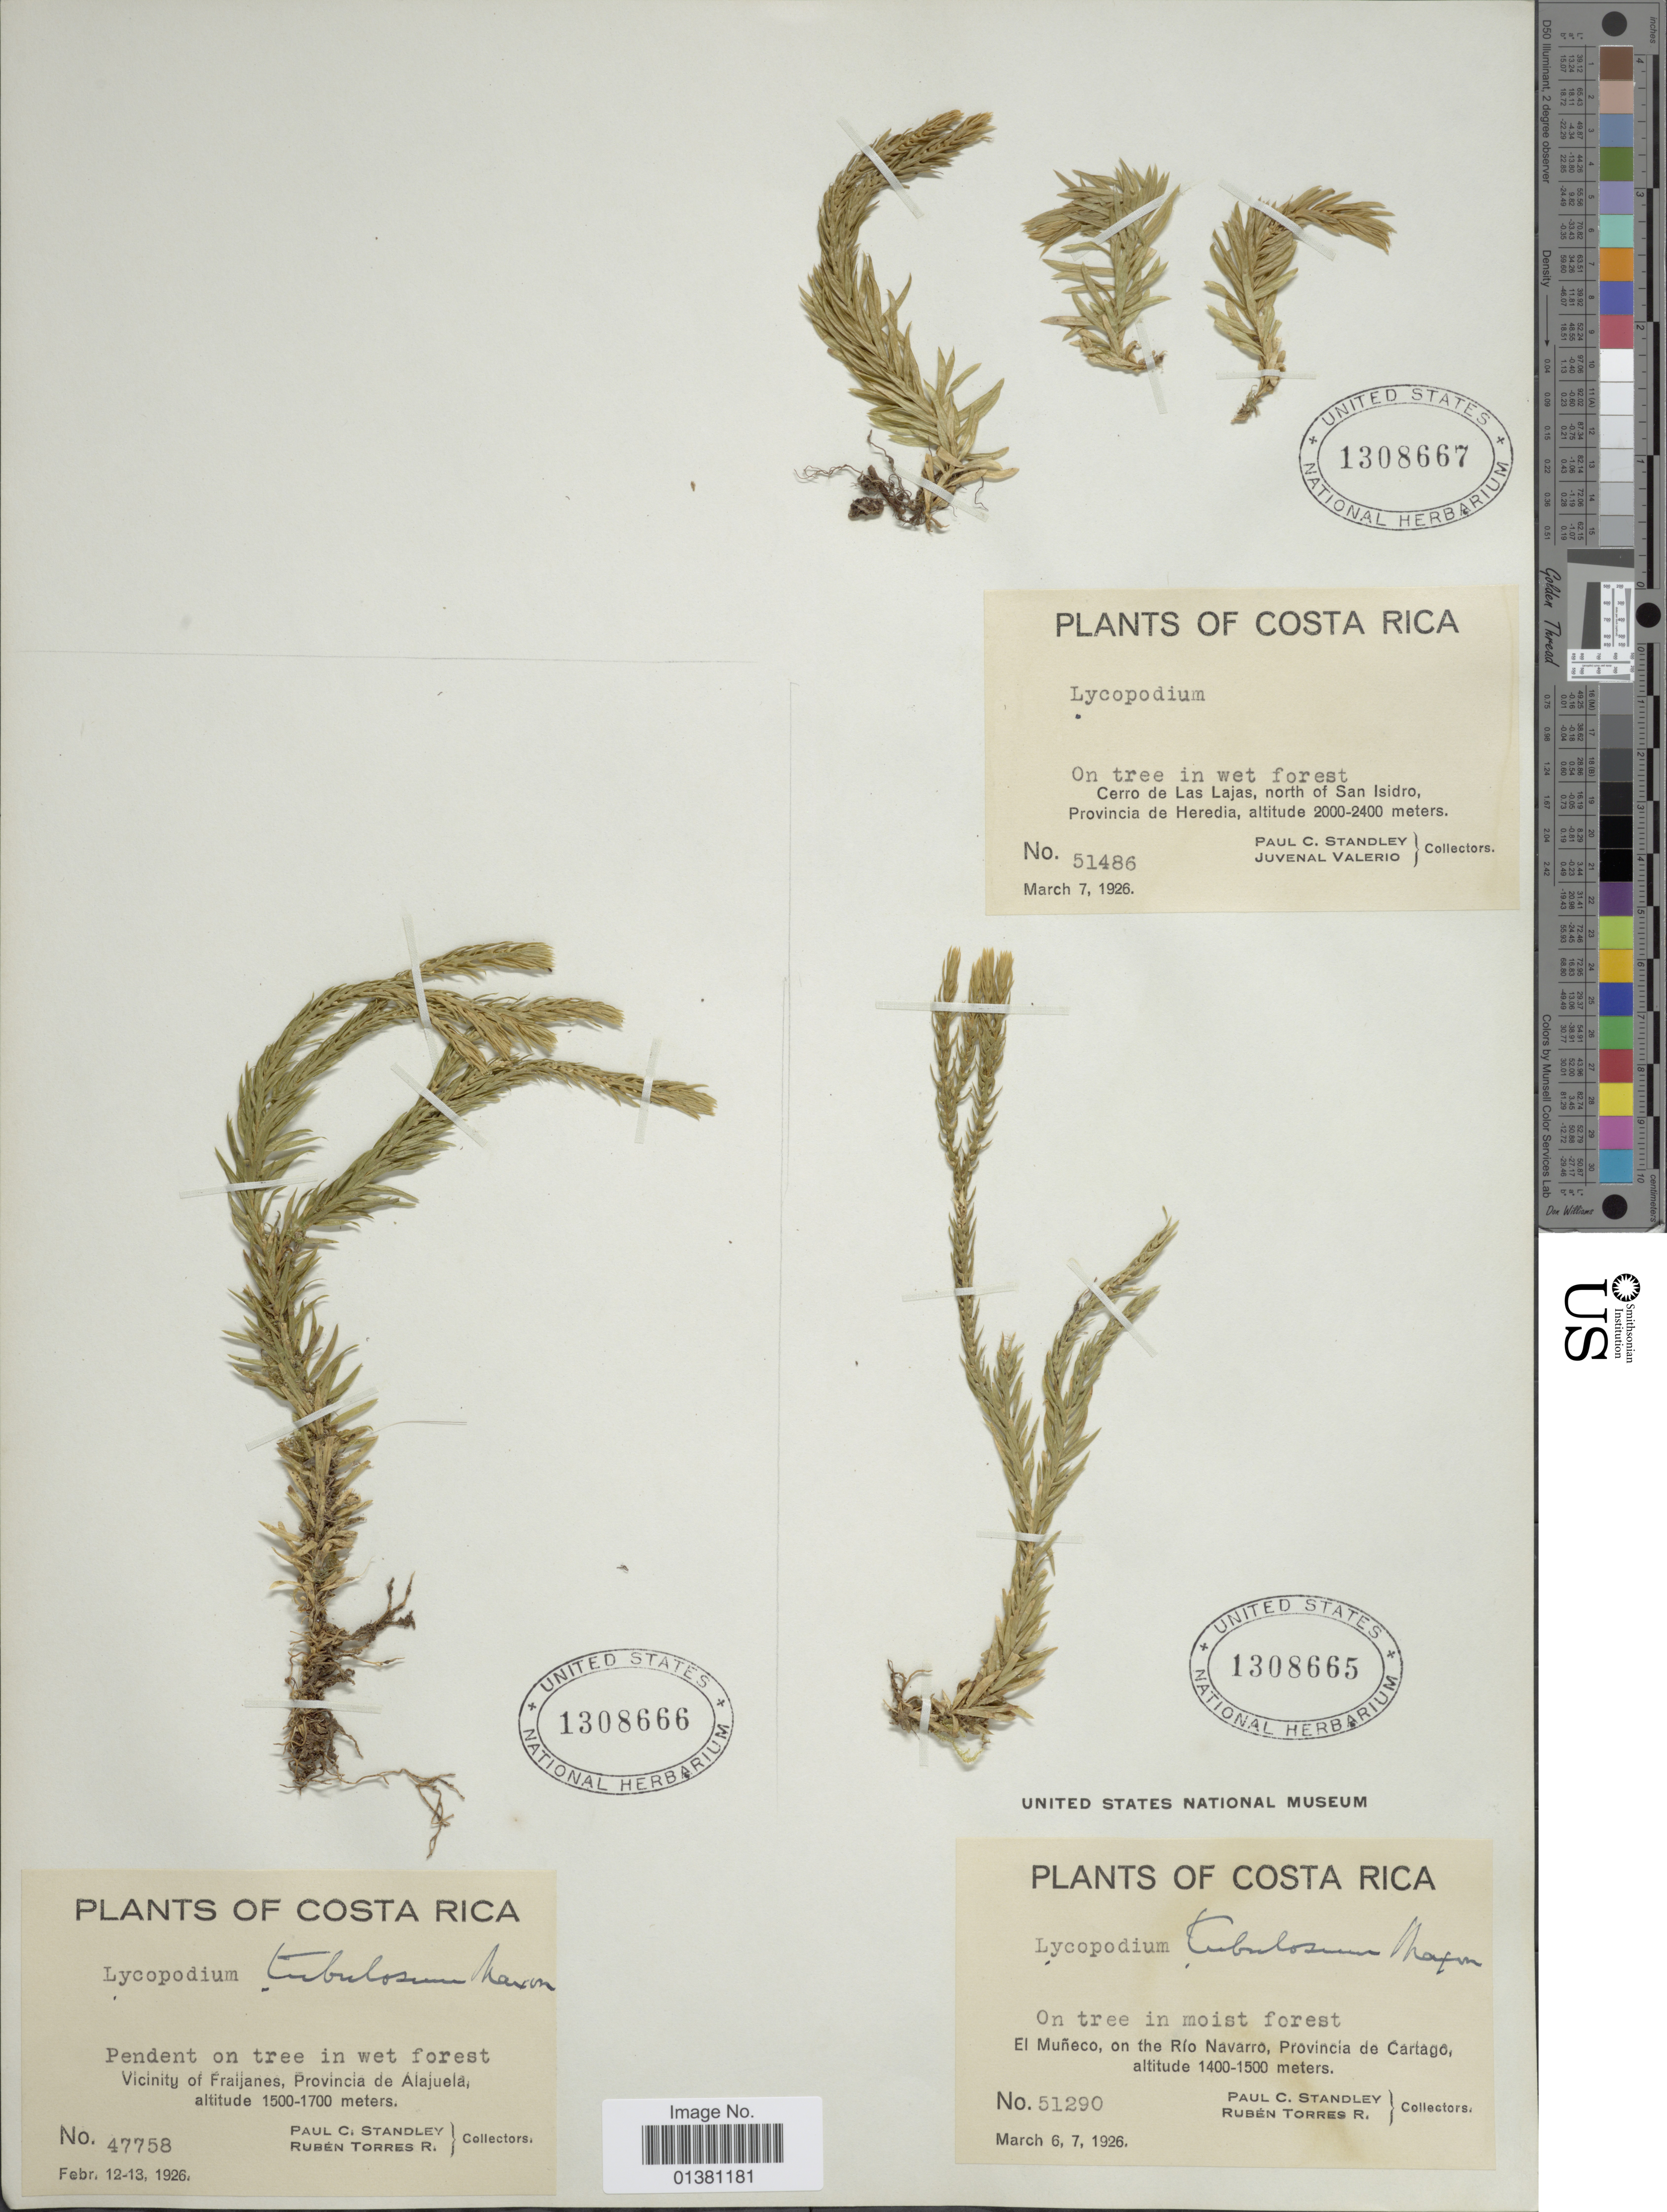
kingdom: Plantae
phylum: Tracheophyta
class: Lycopodiopsida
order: Lycopodiales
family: Lycopodiaceae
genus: Phlegmariurus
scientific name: Phlegmariurus tubulosus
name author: (Maxon) B. Øllg.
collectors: P. C. Standley & R. Torres Rojas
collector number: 47758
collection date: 1926-02-12/1926-02-13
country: Costa Rica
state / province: Alajuela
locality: Vicinity of Fraijanes, Provincia de Alajuela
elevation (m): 1500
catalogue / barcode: US 1308666